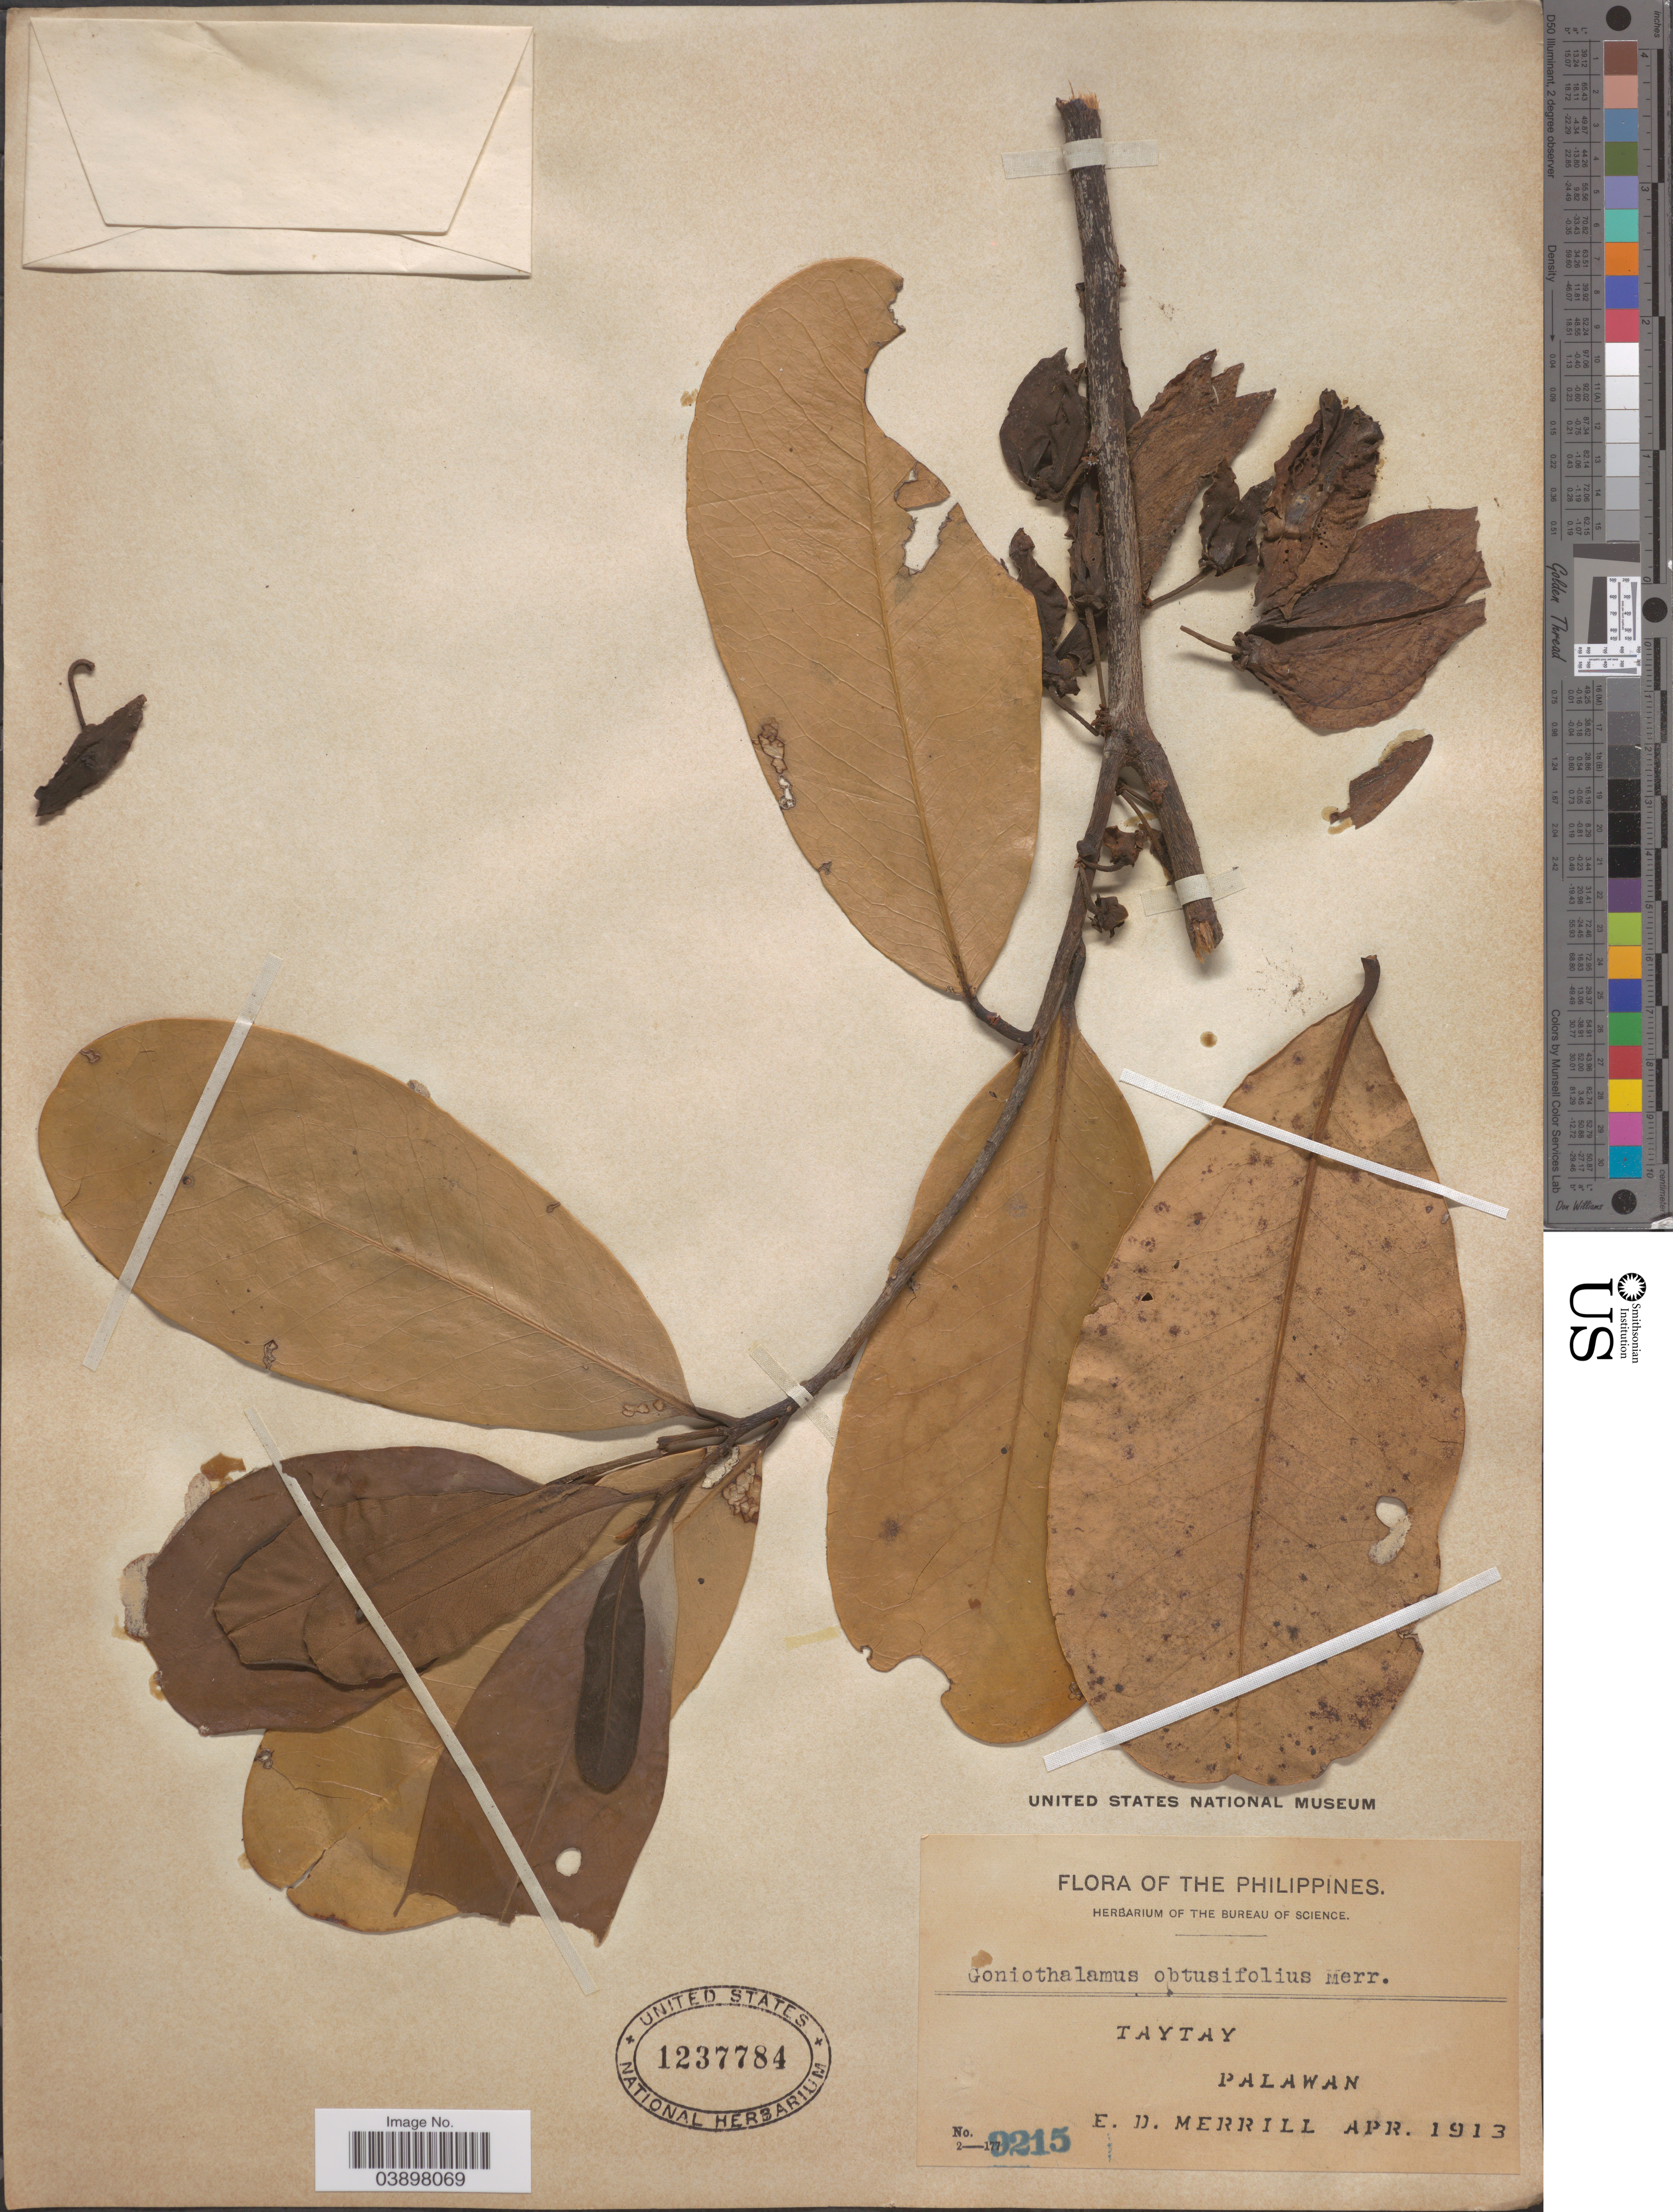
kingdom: Plantae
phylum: Tracheophyta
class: Magnoliopsida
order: Magnoliales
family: Annonaceae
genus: Goniothalamus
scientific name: Goniothalamus obtusifolius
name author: Merr.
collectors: E. D. Merrill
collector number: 9215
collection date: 1913-04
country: Philippines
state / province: Mimaropa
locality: Taytay, Palawan.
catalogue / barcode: US 1237784